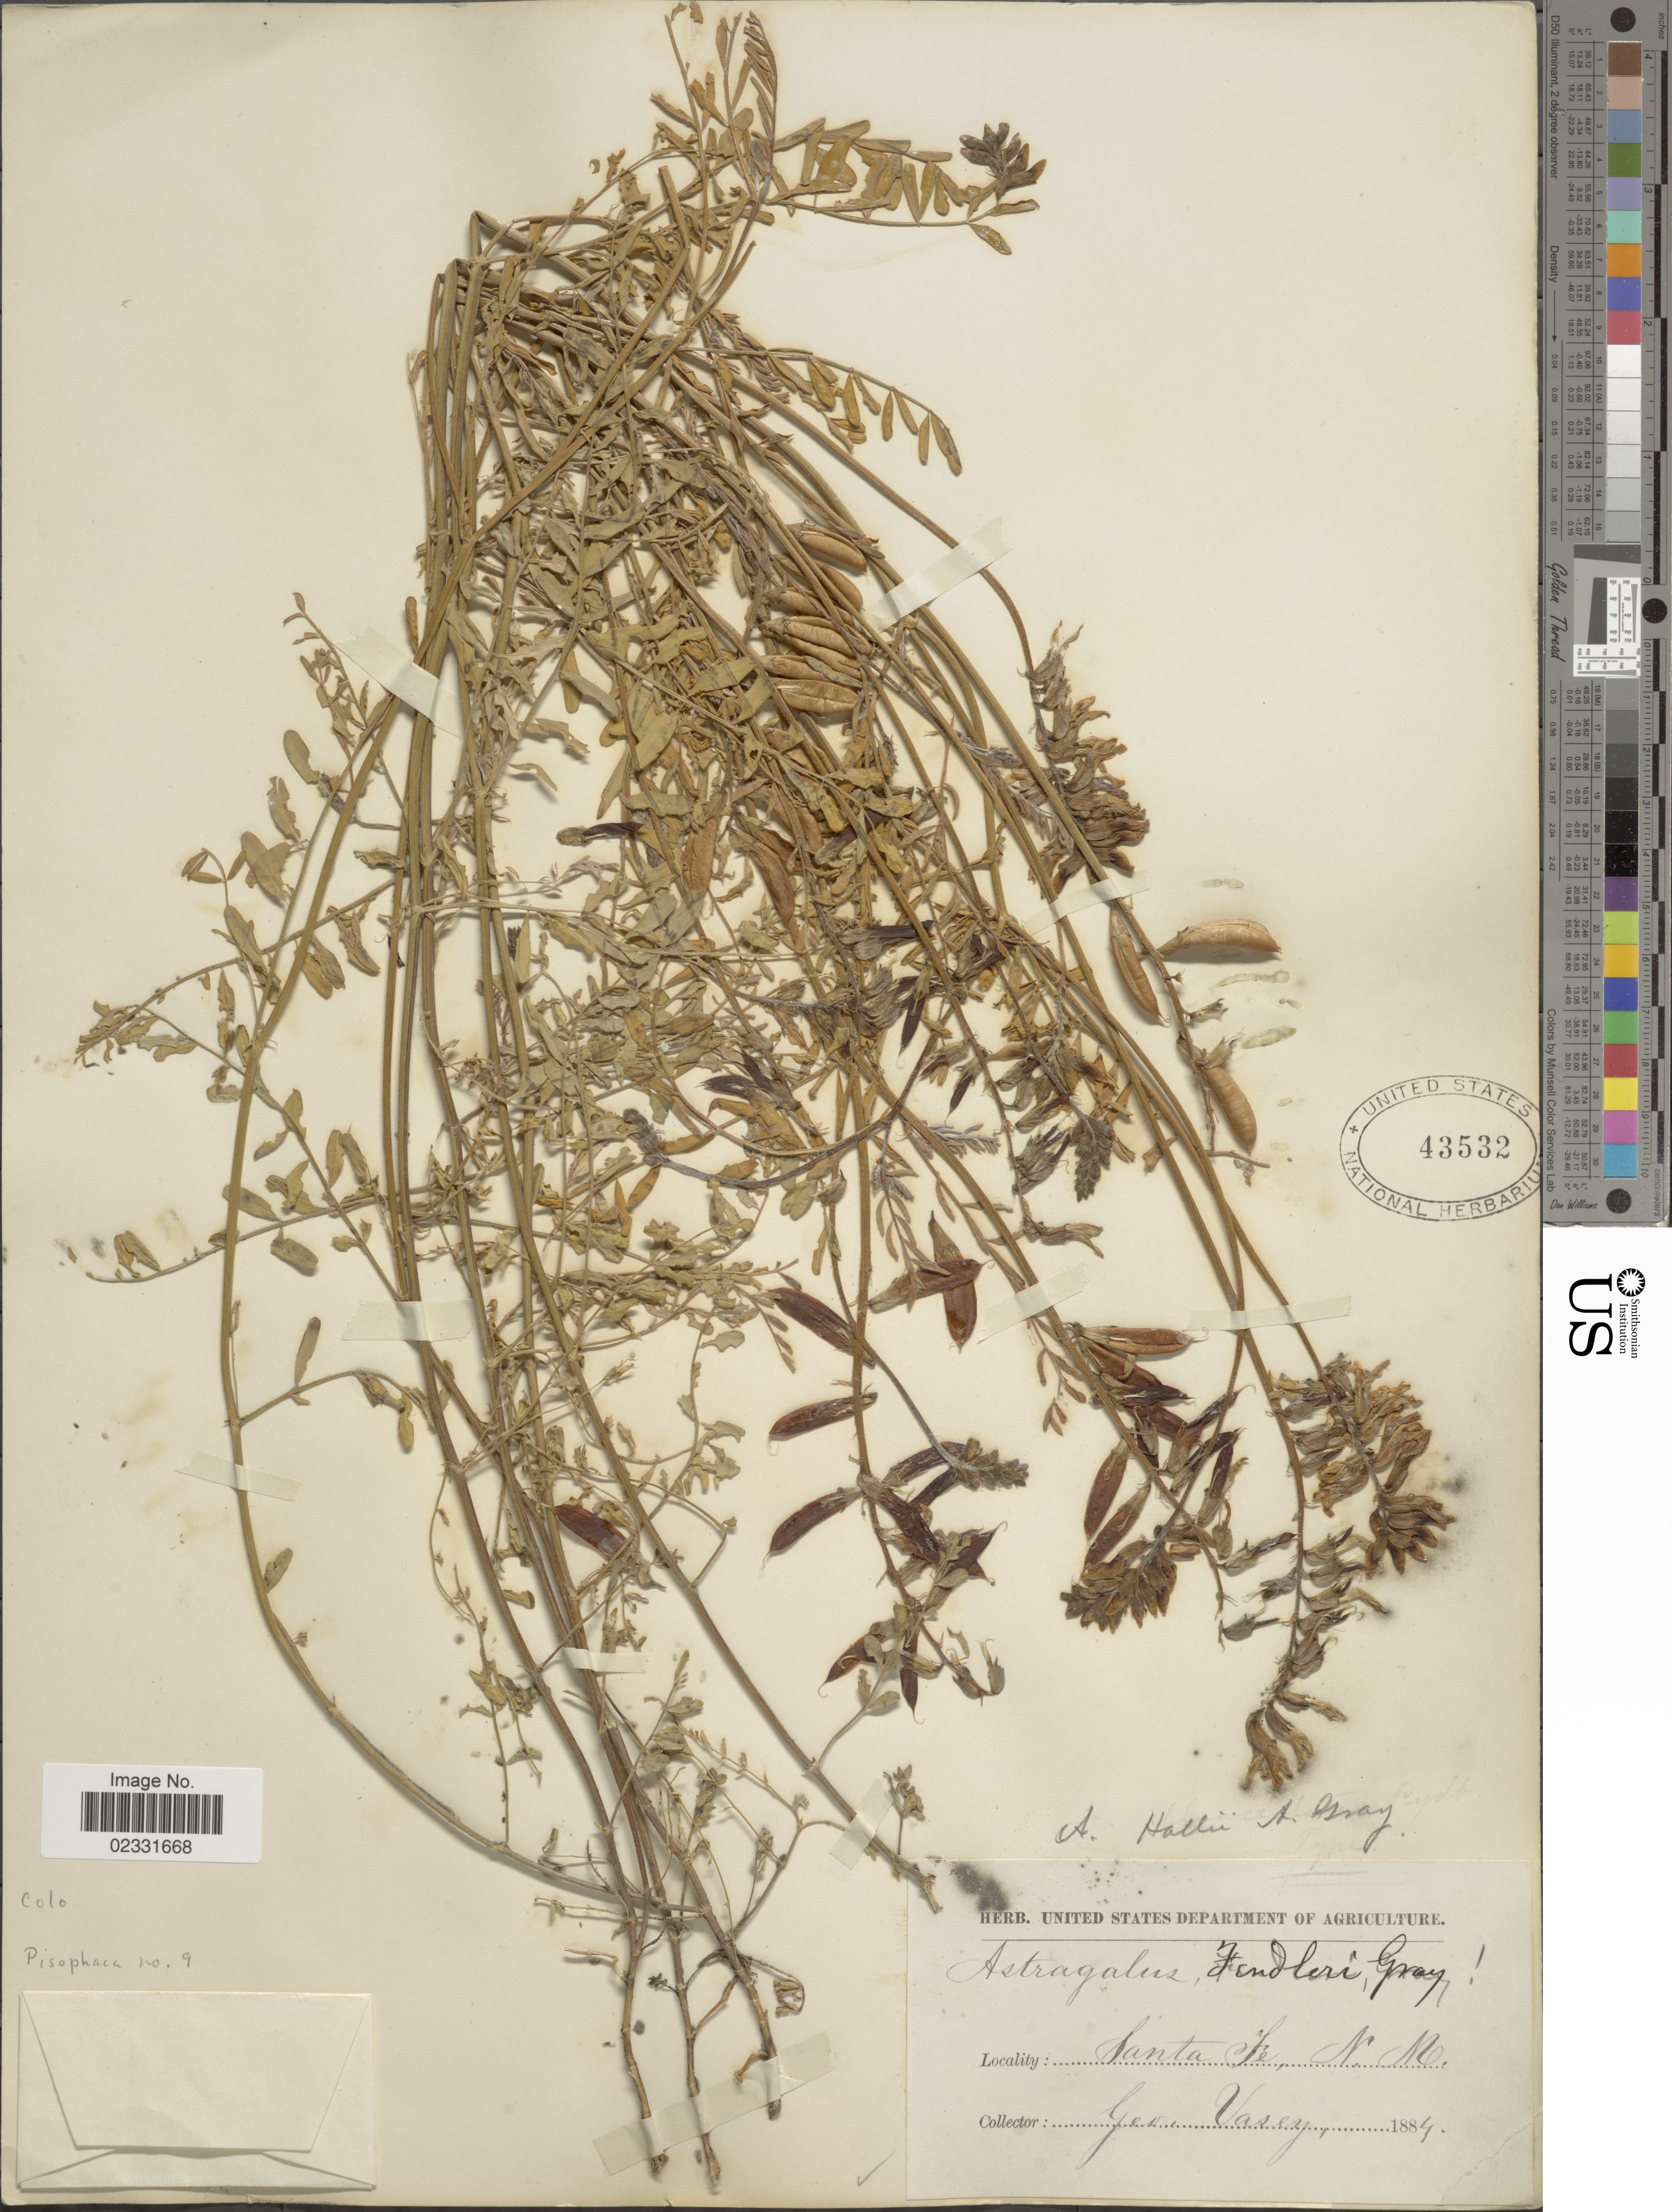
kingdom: Plantae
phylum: Tracheophyta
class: Magnoliopsida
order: Fabales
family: Fabaceae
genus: Astragalus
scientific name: Astragalus hallii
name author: A. Gray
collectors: G. Vasey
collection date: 1884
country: United States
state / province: New Mexico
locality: Santa Fe, N.M.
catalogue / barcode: US 43532